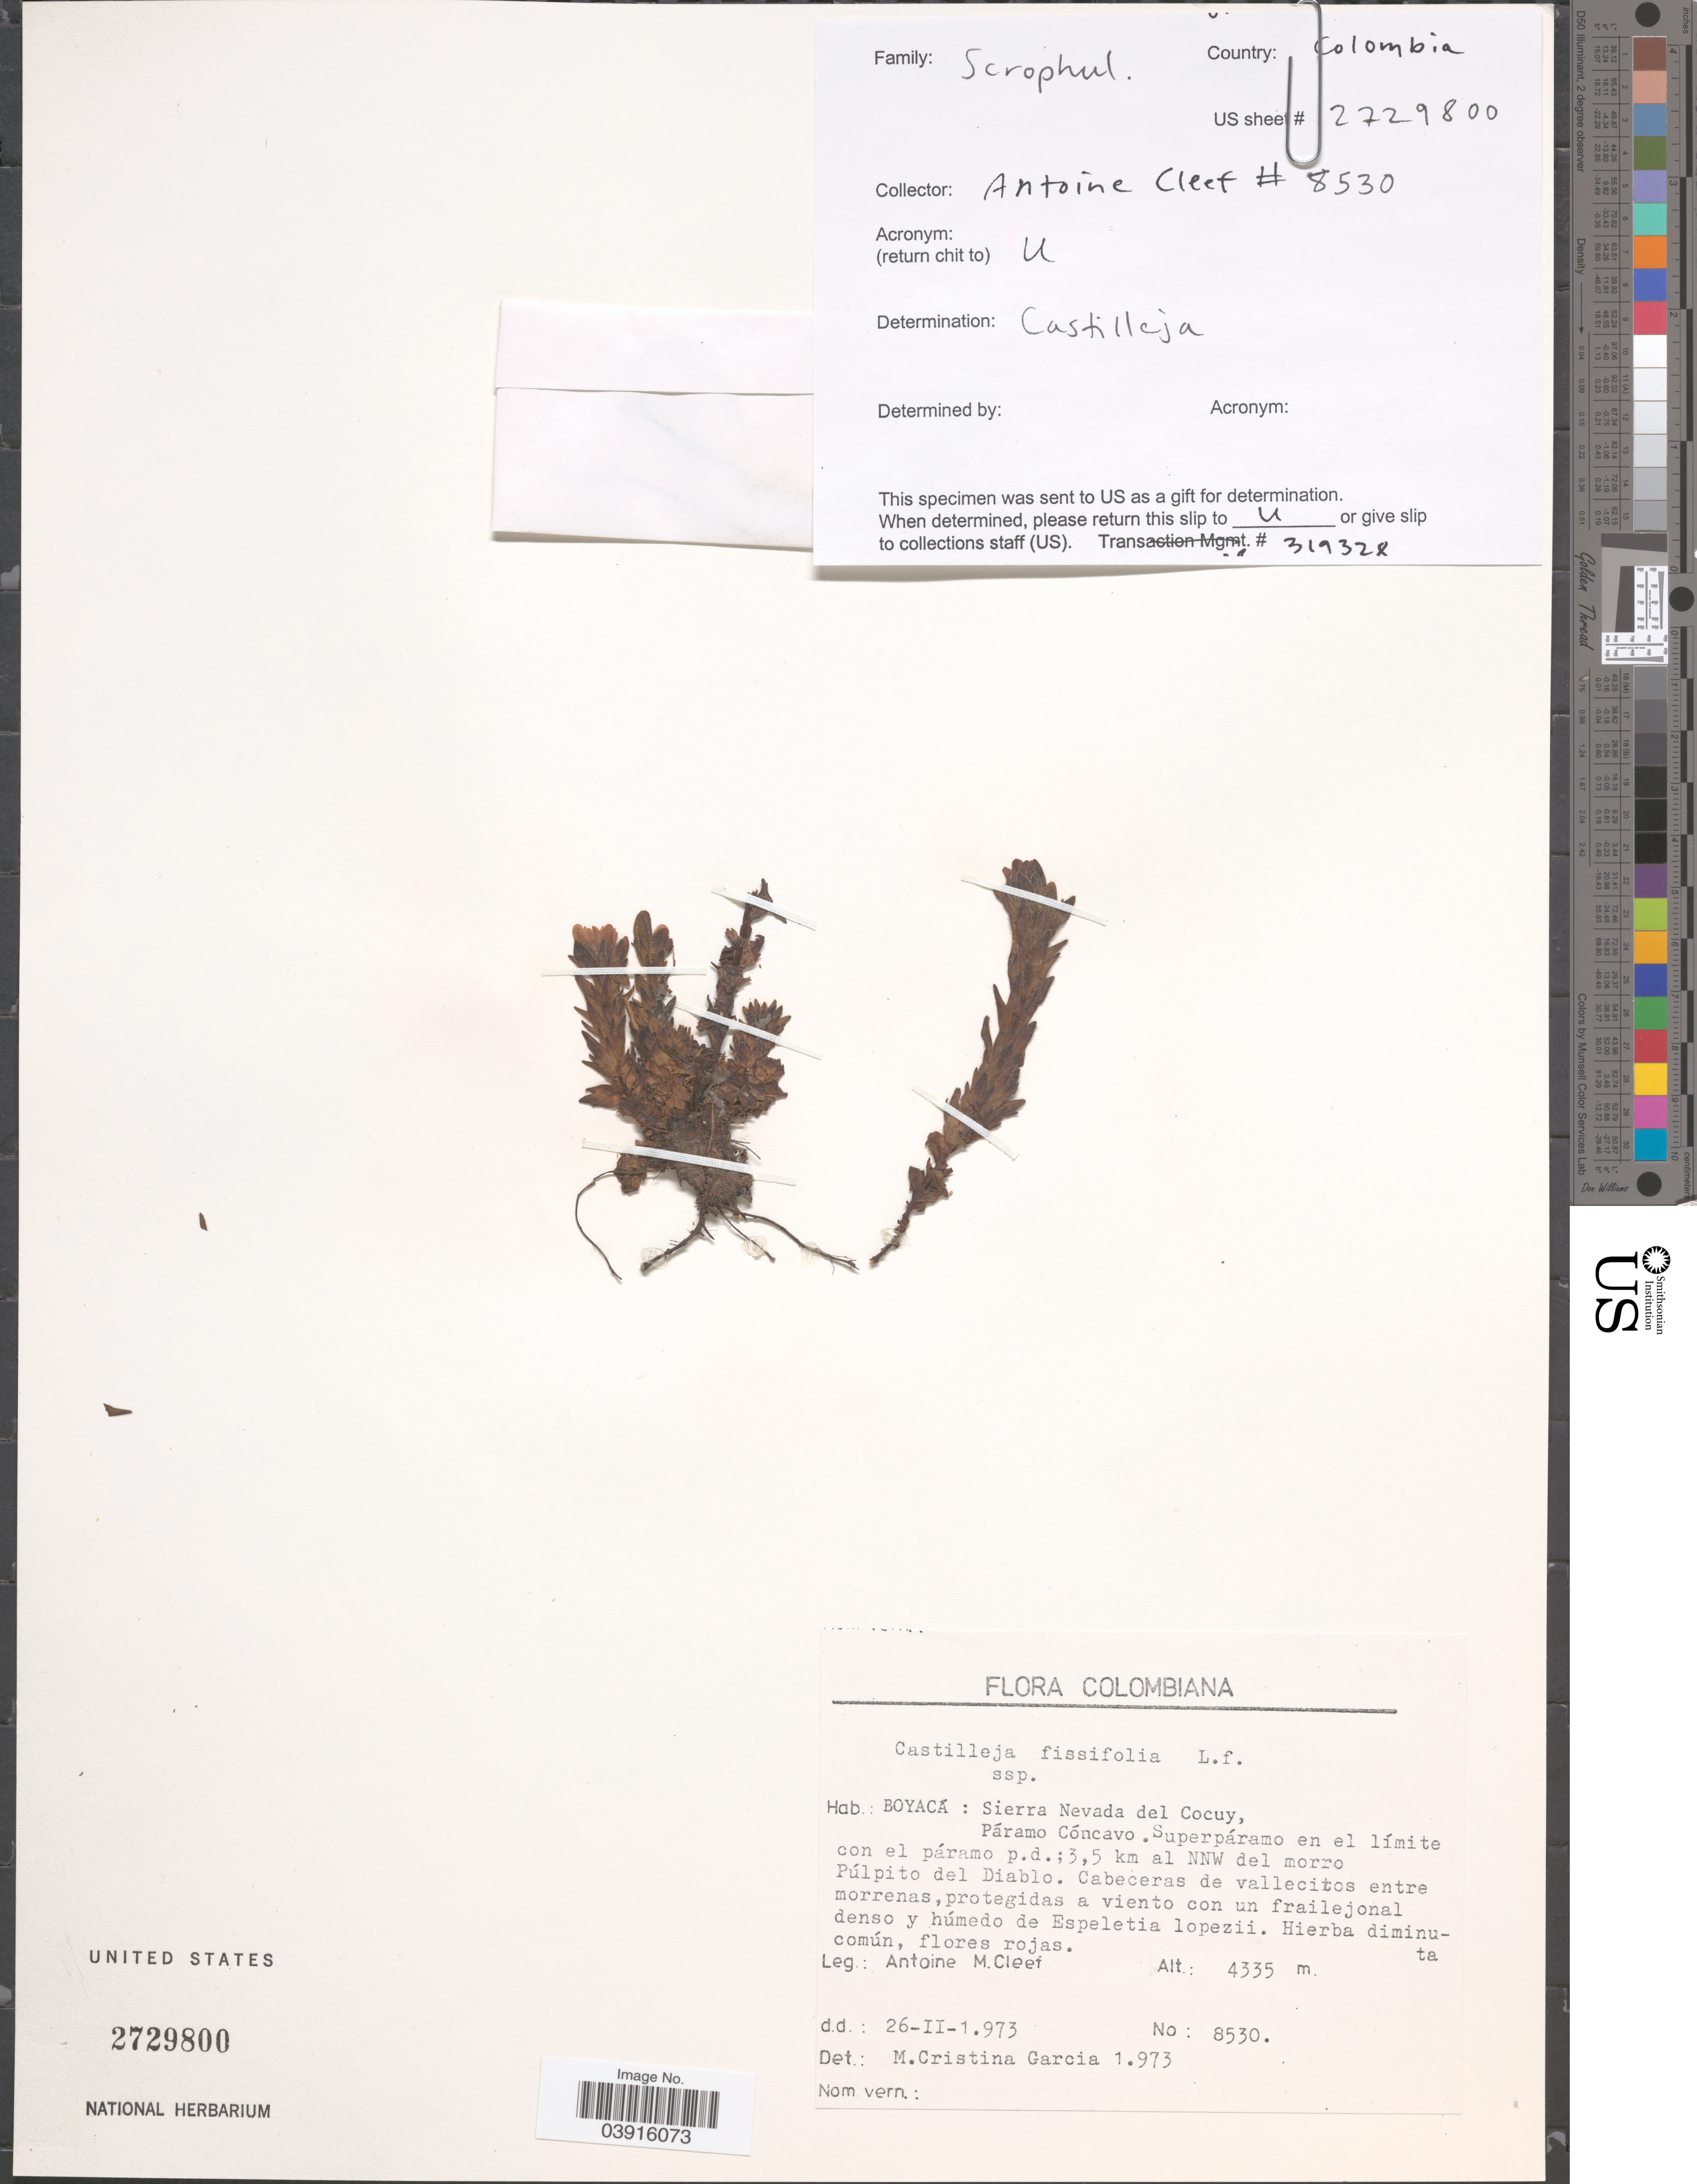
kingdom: Plantae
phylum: Tracheophyta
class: Magnoliopsida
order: Lamiales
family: Orobanchaceae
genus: Castilleja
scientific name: Castilleja fissifolia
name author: L. f.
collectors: A. M. Cleef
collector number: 8530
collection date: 1973-02-26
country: Colombia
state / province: Boyacá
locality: Sierra Nevada del Cocuy, Páramo Cóncavo. Superpáramo en el límite con el páramo p.d.; 3.5 km al NNW del morro Púlpito del Diablo.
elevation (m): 4335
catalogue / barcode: US 2729800